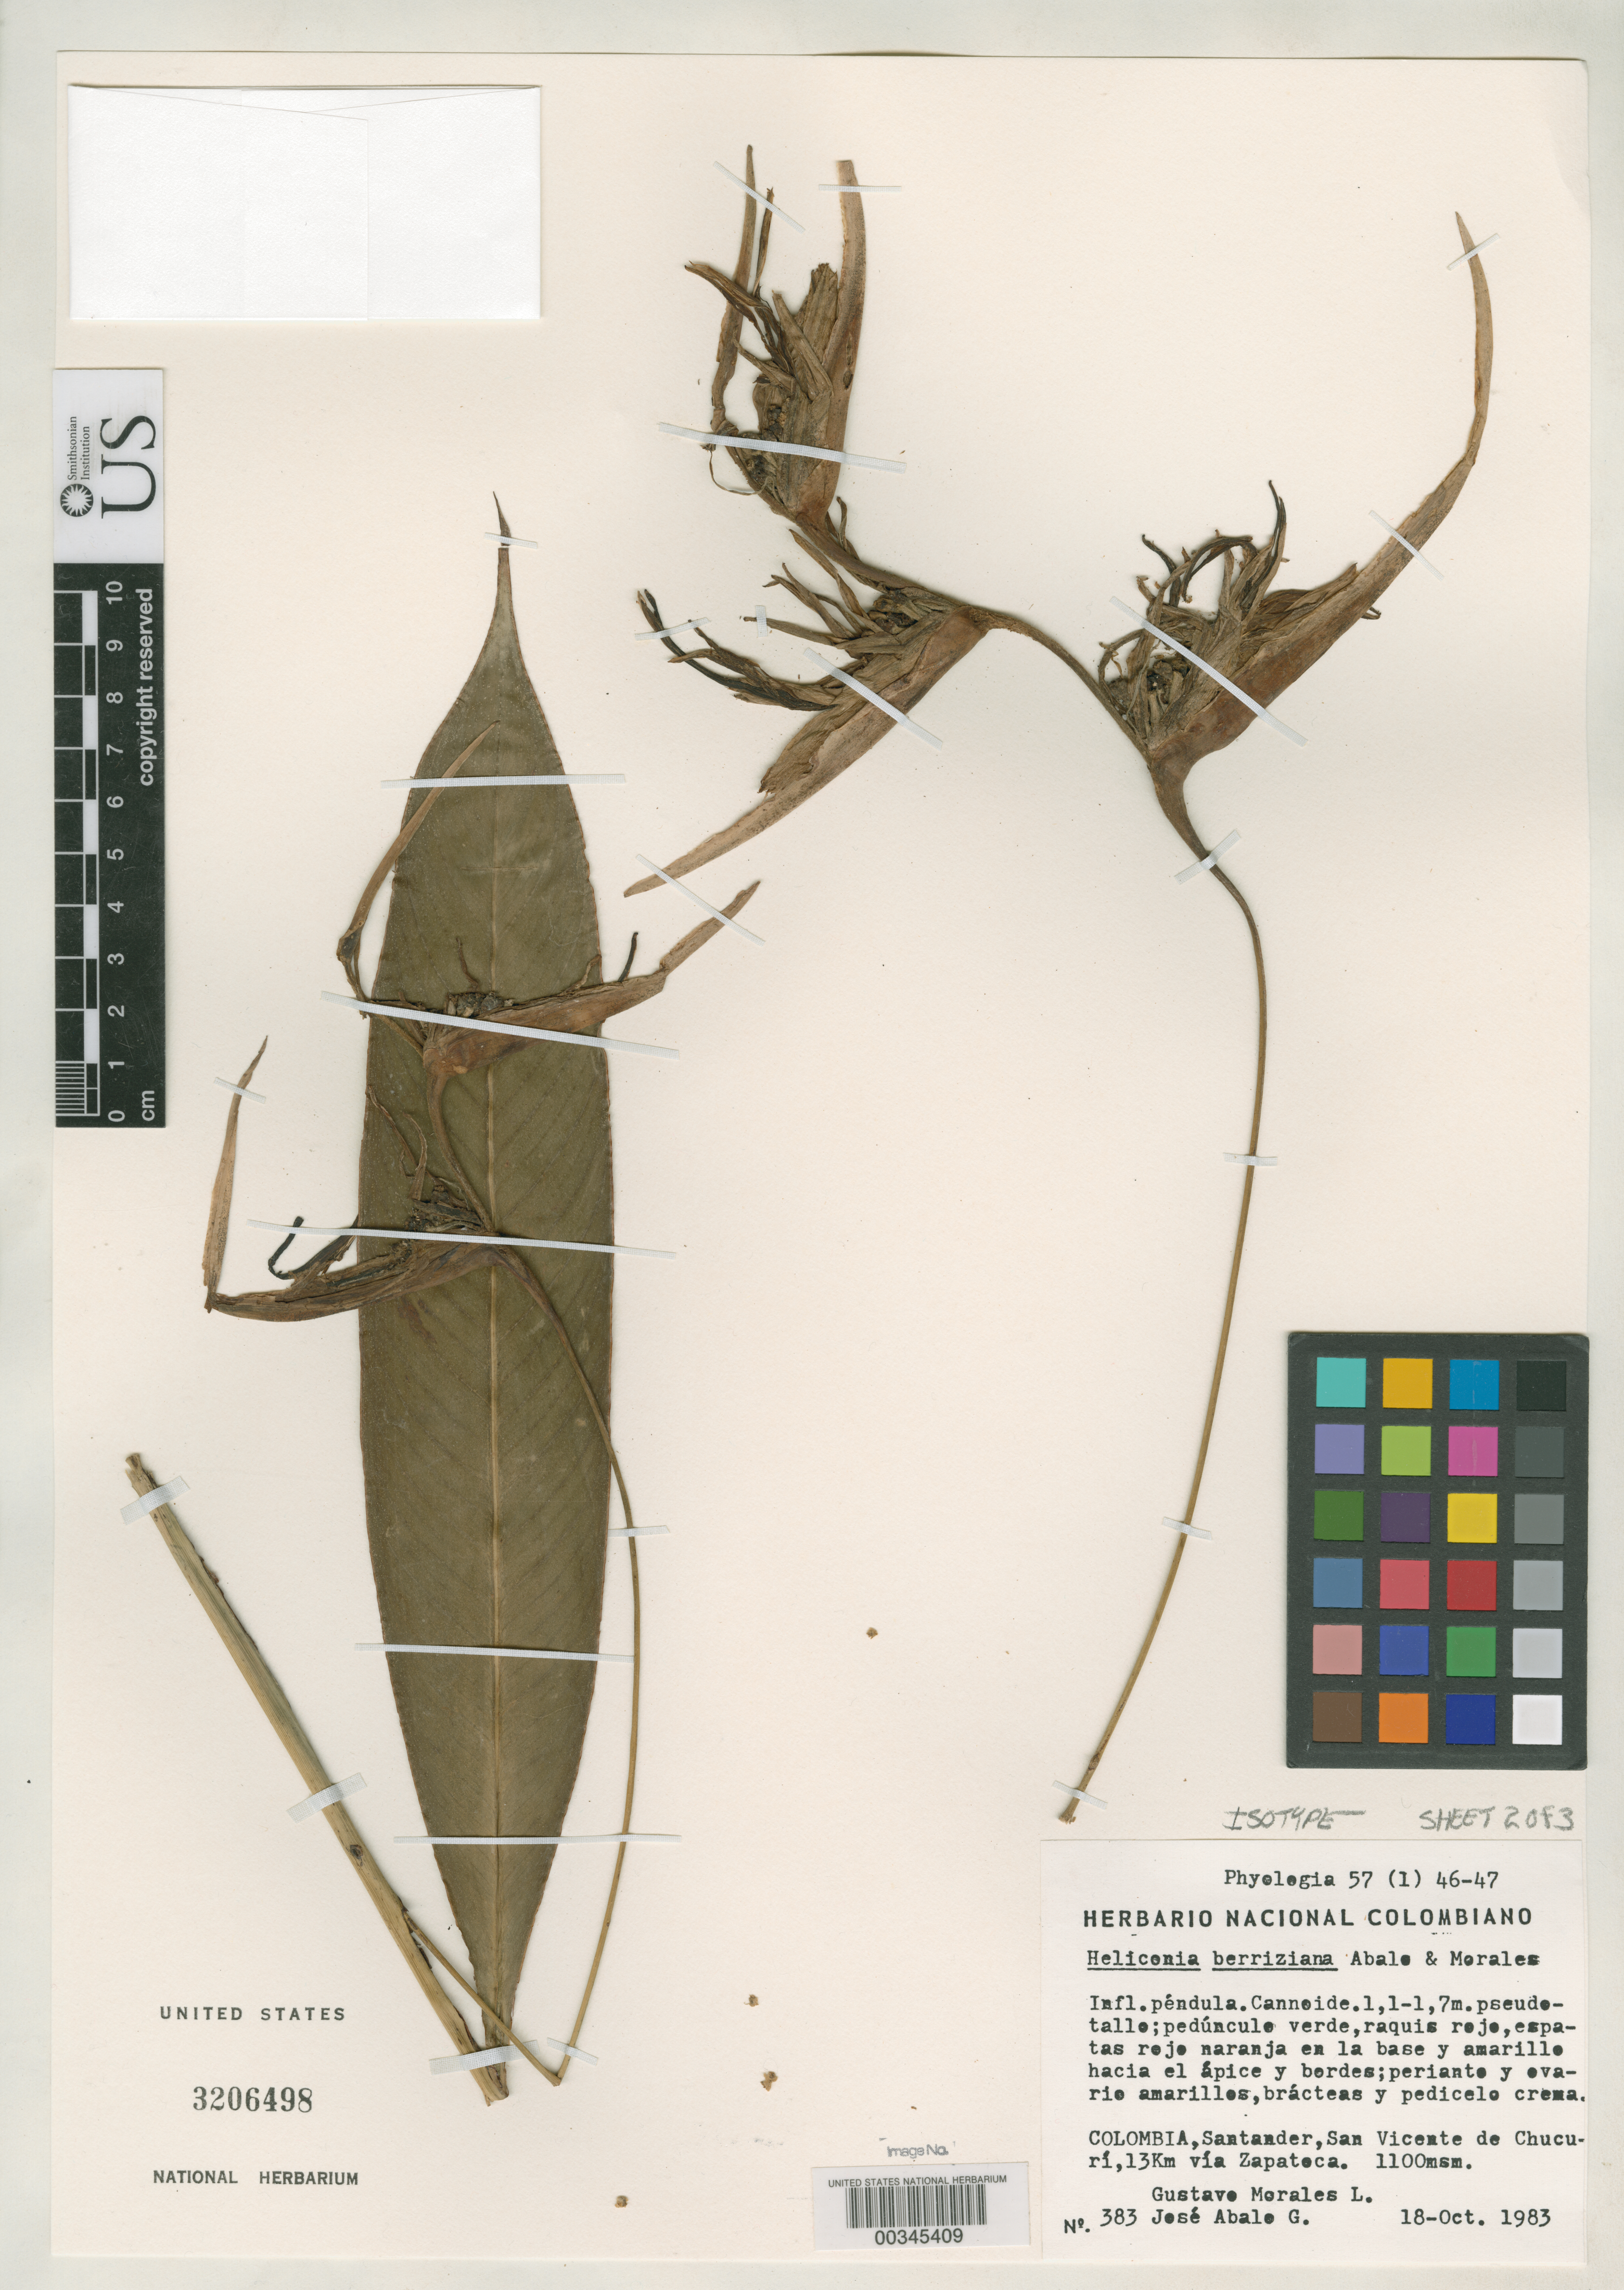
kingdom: Plantae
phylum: Tracheophyta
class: Liliopsida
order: Zingiberales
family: Heliconiaceae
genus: Heliconia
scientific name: Heliconia berriziana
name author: Abalo & G. Morales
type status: Isotype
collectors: G. Morales L. & J. E. Abalo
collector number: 383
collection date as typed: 18 Oct 1983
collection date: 1983-10-18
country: Colombia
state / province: Santander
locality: San Vicente de Chucuri, 13 km via Zapatoca.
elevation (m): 1100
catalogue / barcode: US 3206498